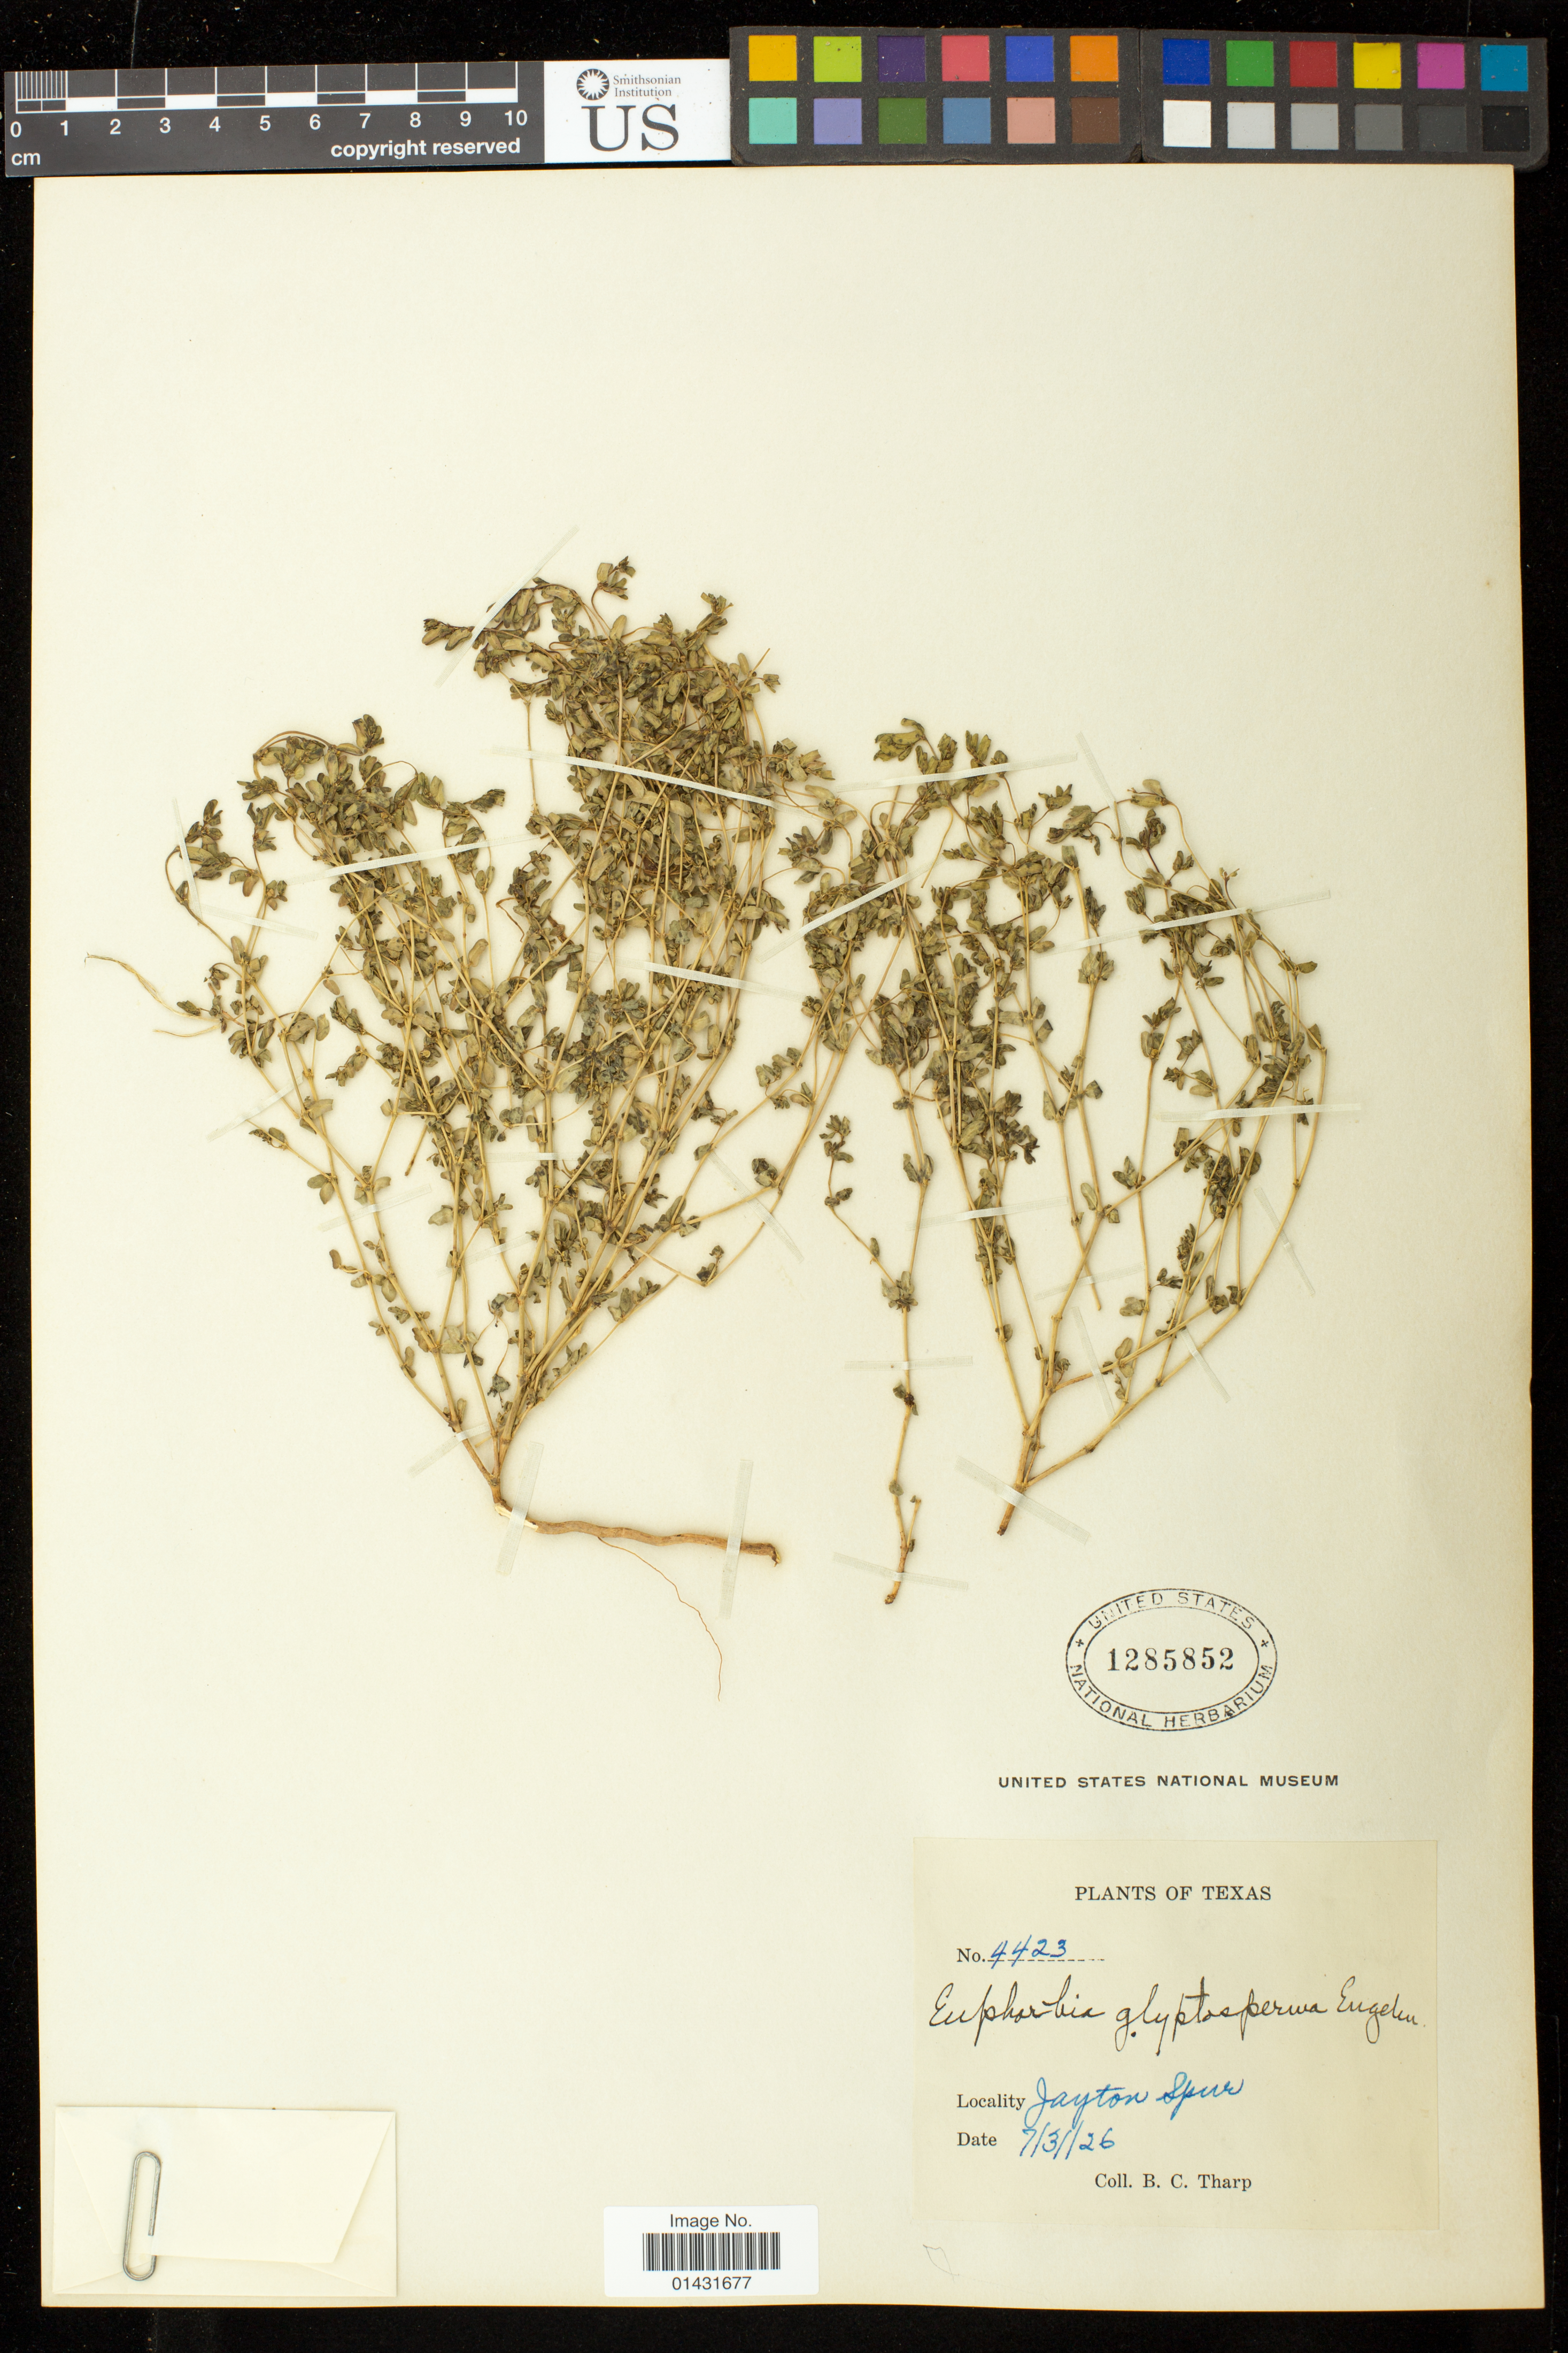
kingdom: Plantae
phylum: Tracheophyta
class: Magnoliopsida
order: Malpighiales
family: Euphorbiaceae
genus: Euphorbia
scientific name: Euphorbia glyptosperma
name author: Engelm.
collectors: B. C. Tharp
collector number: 4423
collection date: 1926-07-31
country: United States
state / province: Texas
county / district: Kent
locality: Jayton Spur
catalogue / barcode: US 1285852